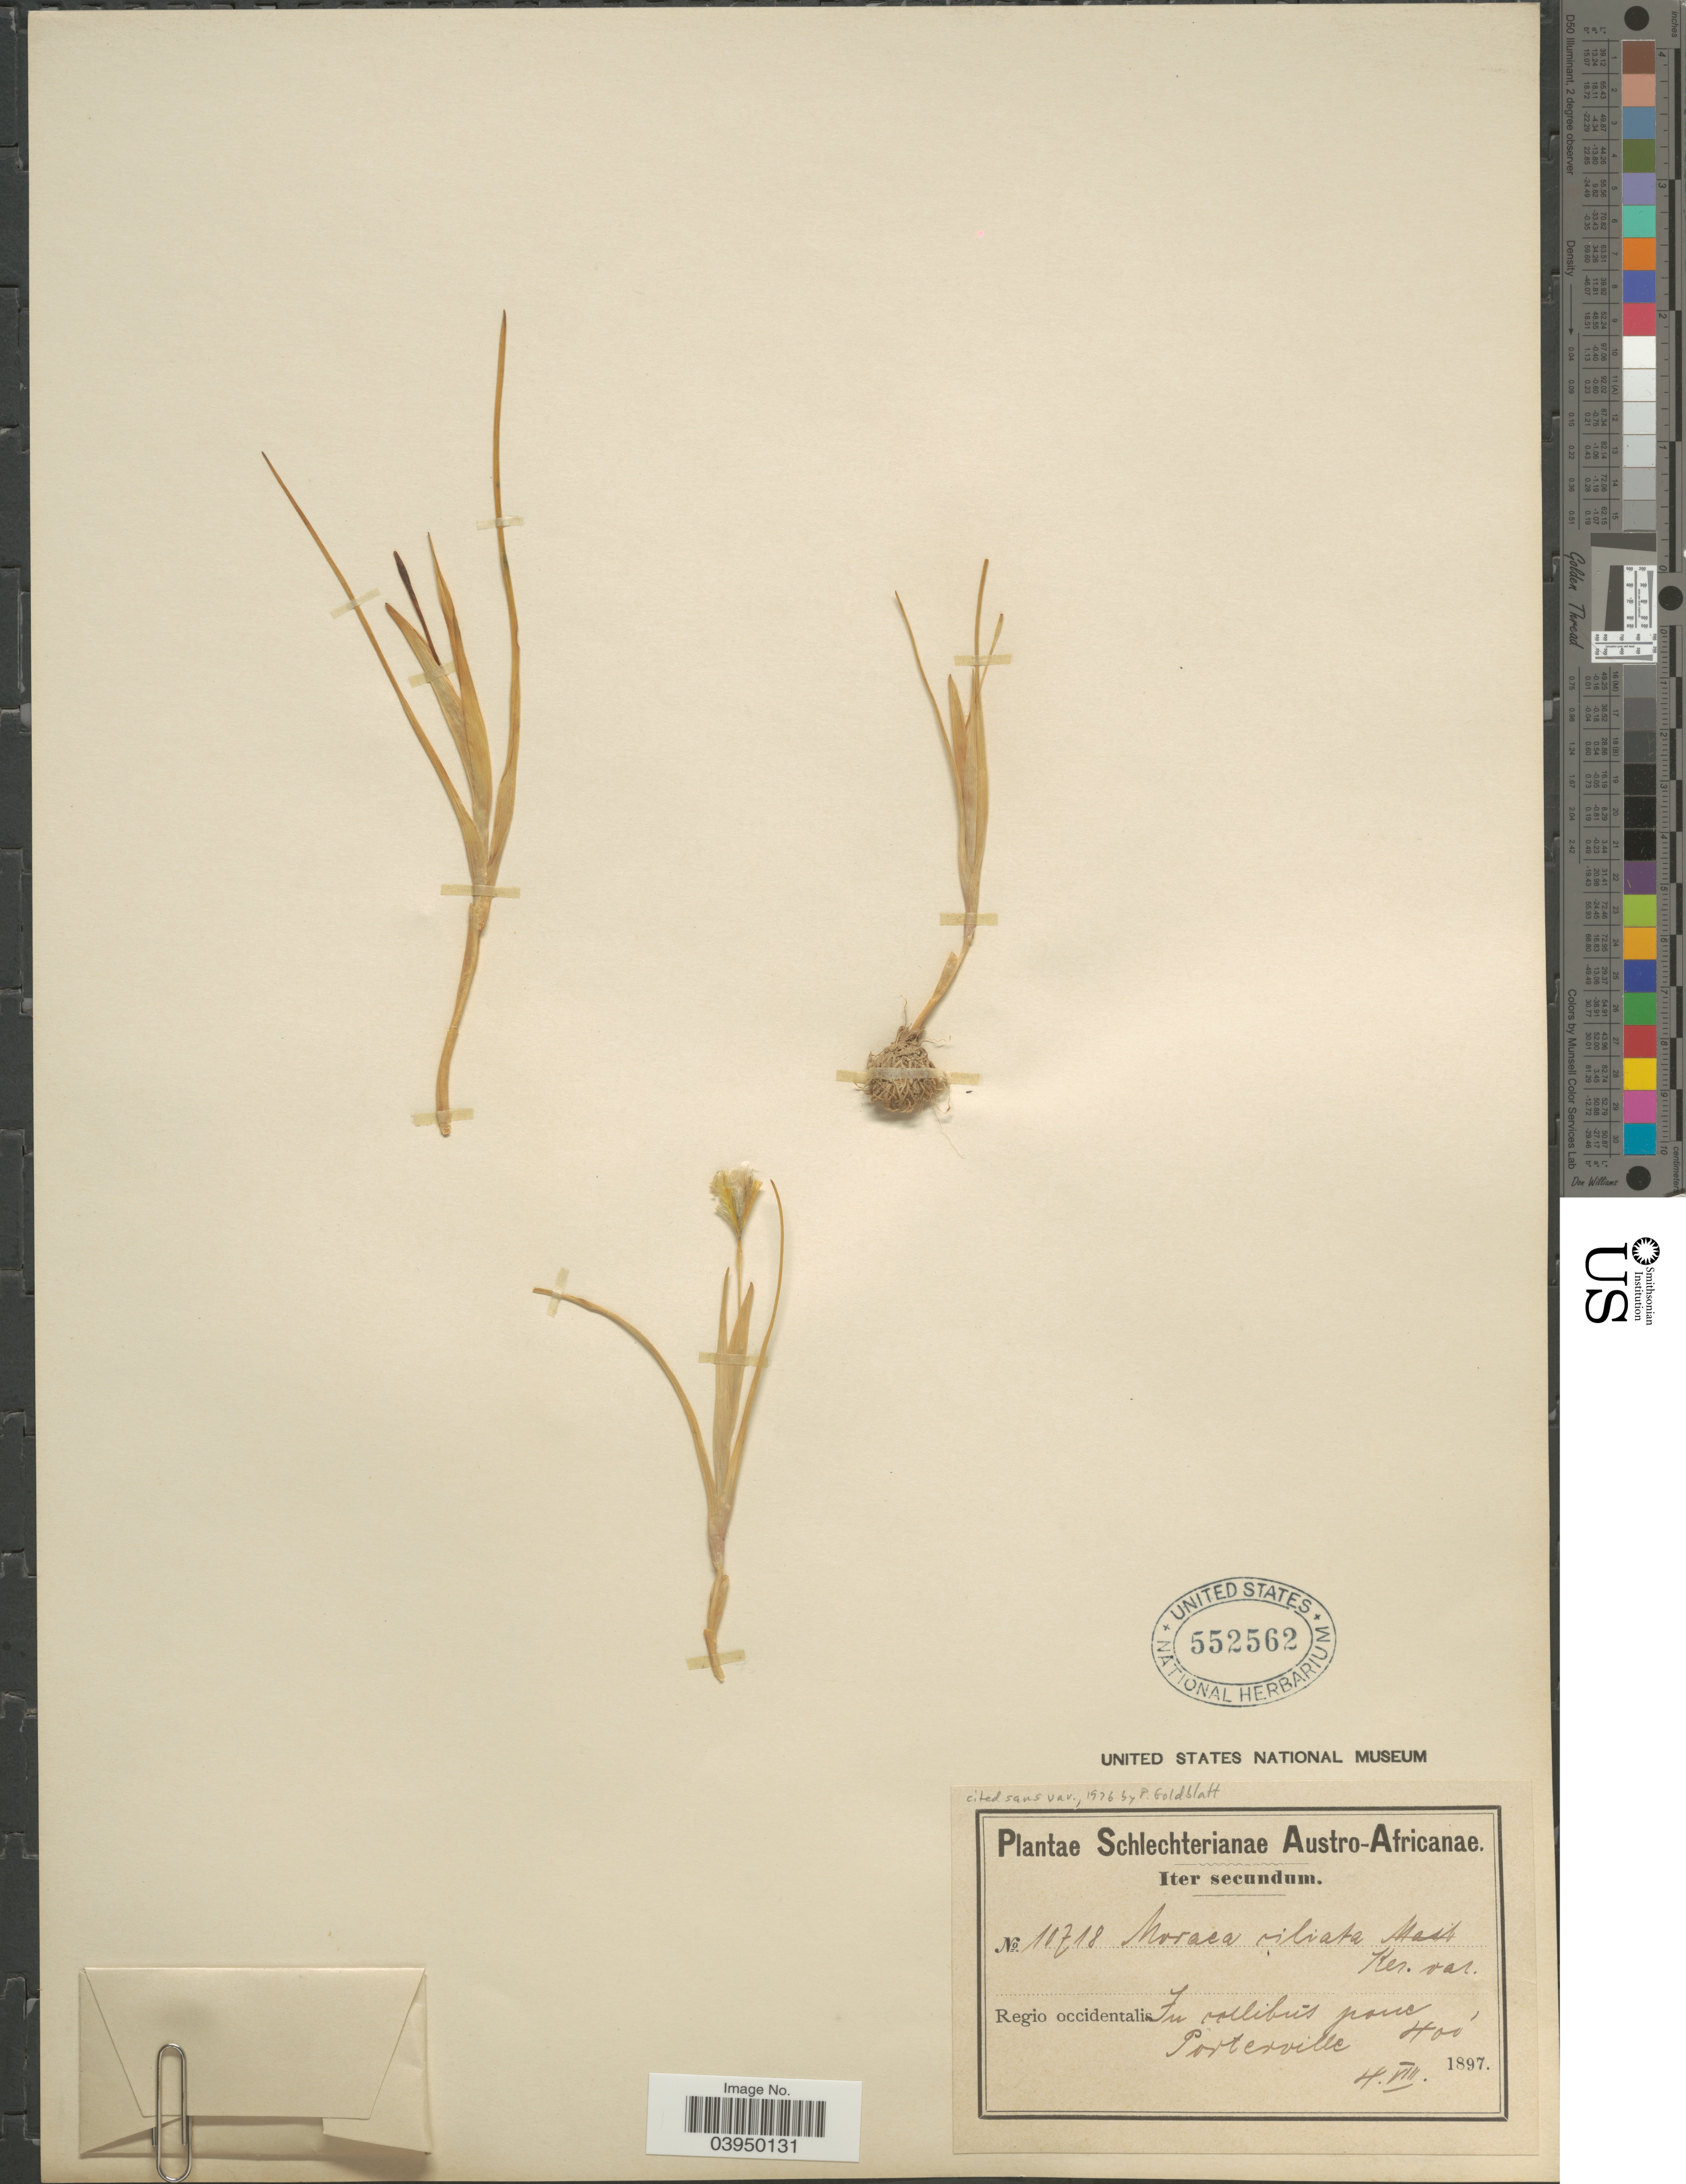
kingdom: Plantae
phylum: Tracheophyta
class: Liliopsida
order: Asparagales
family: Iridaceae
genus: Moraea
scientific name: Moraea ciliata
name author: Ker Gawl.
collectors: Schlechter, --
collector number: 11718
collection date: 1897-08-04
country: South Africa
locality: Austro-Africanae. Regio occidentalis In collibus pone Porterville.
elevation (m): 122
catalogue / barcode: US 552562